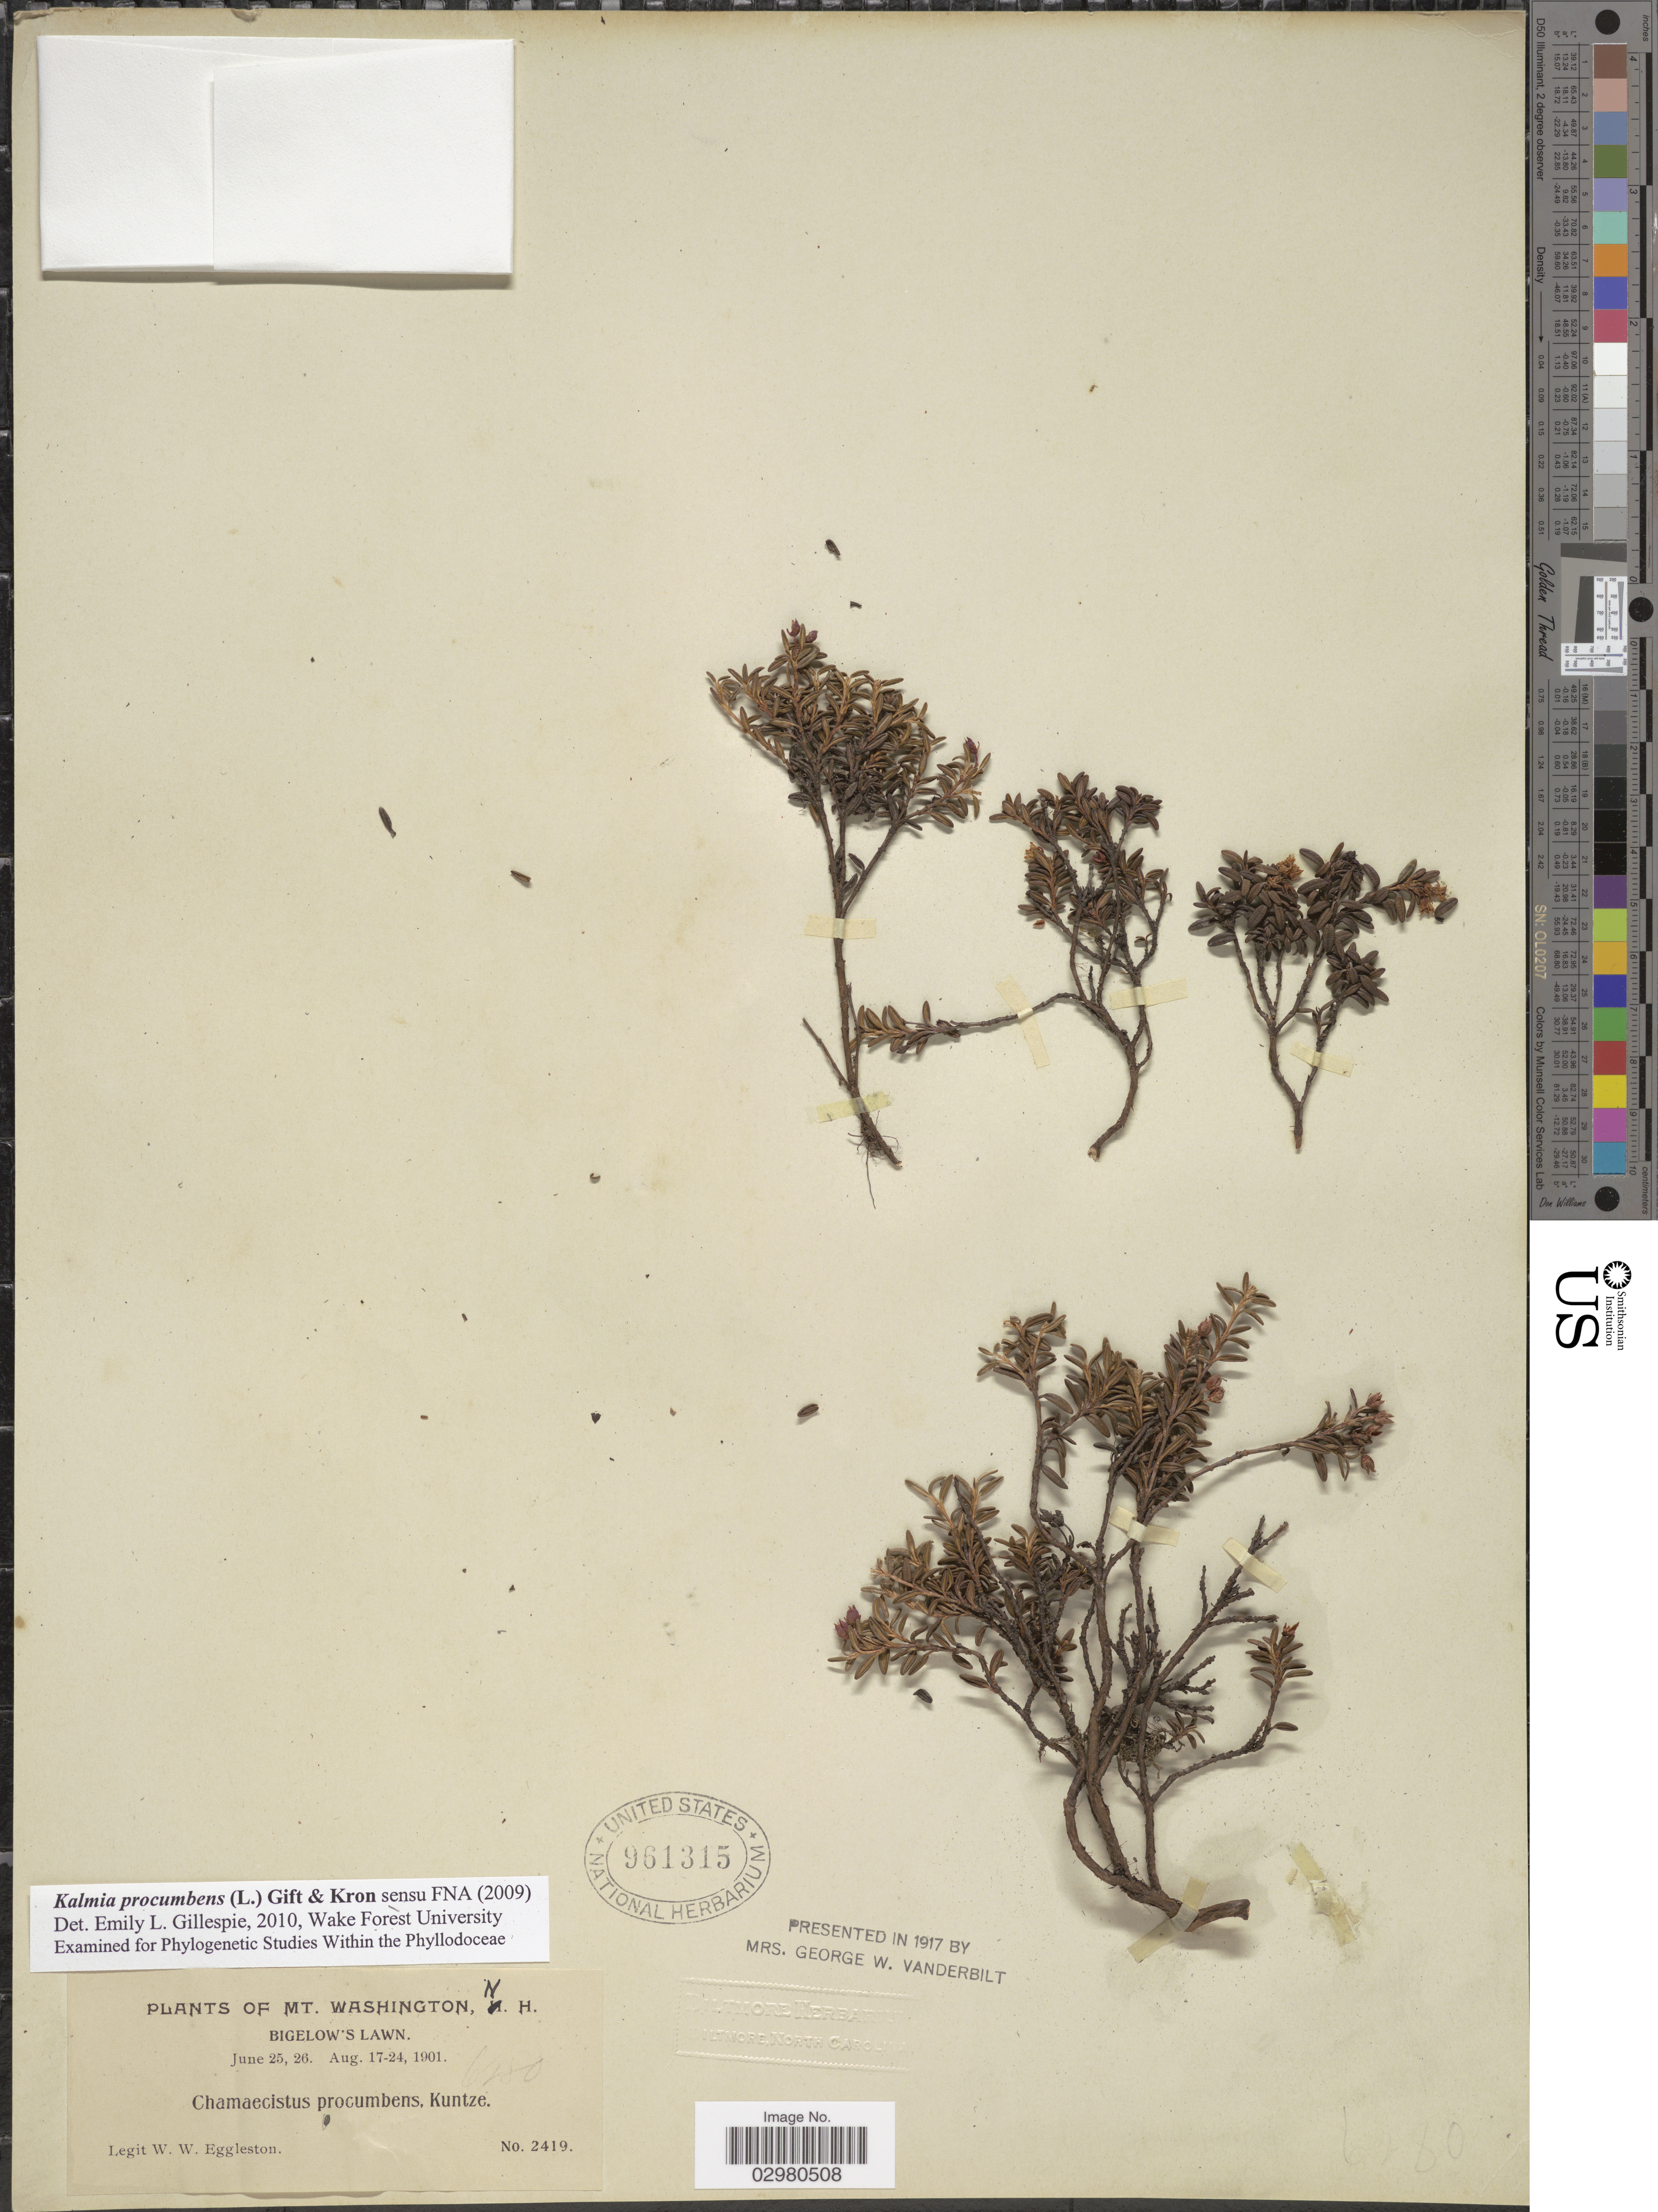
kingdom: Plantae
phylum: Tracheophyta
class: Magnoliopsida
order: Ericales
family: Ericaceae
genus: Loiseleuria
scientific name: Loiseleuria procumbens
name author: (L.) Desv.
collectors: W. W. Eggleston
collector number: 2419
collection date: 1901-06-25/1901-08-24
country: United States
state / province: New Hampshire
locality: Mt. Washington, N. H. Bigelow's Lawn.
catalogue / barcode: US 961315